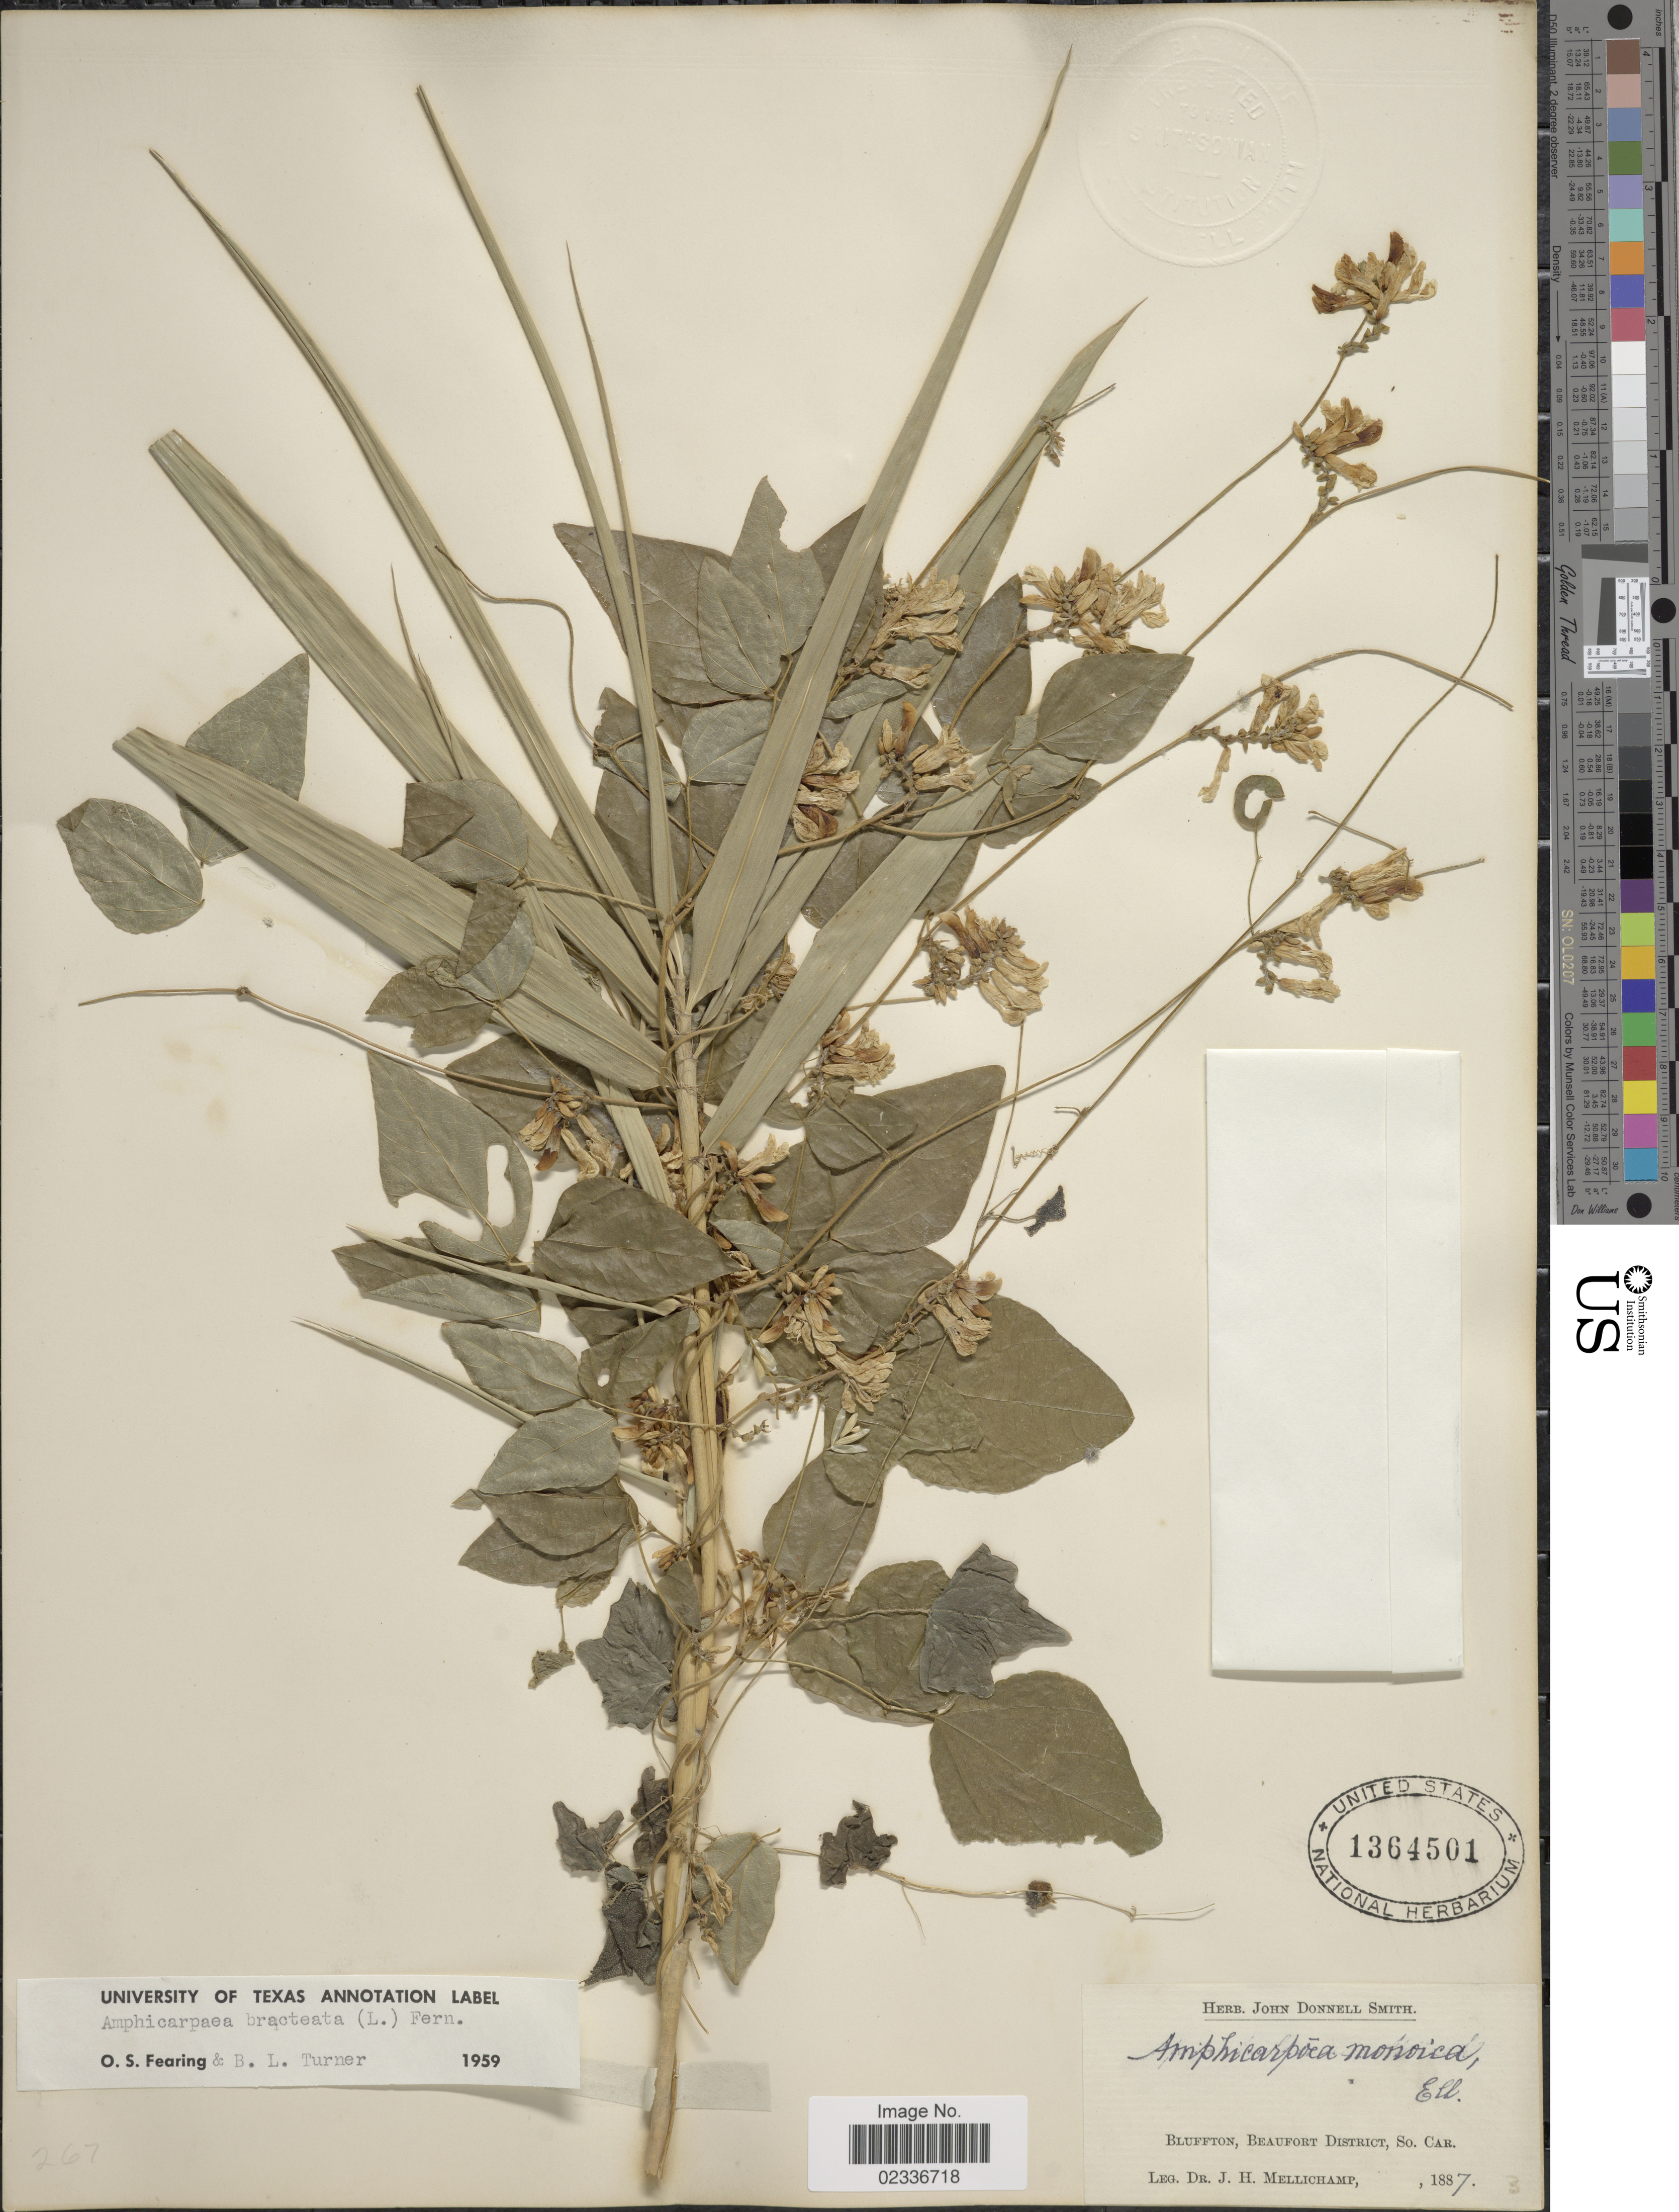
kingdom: Plantae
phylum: Tracheophyta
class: Magnoliopsida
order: Fabales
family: Fabaceae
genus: Amphicarpaea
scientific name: Amphicarpaea bracteata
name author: (L.) Fernald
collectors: J. H. Mellichamp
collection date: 1887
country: United States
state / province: South Carolina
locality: Bluffton, Beaufort District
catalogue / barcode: US 1364501